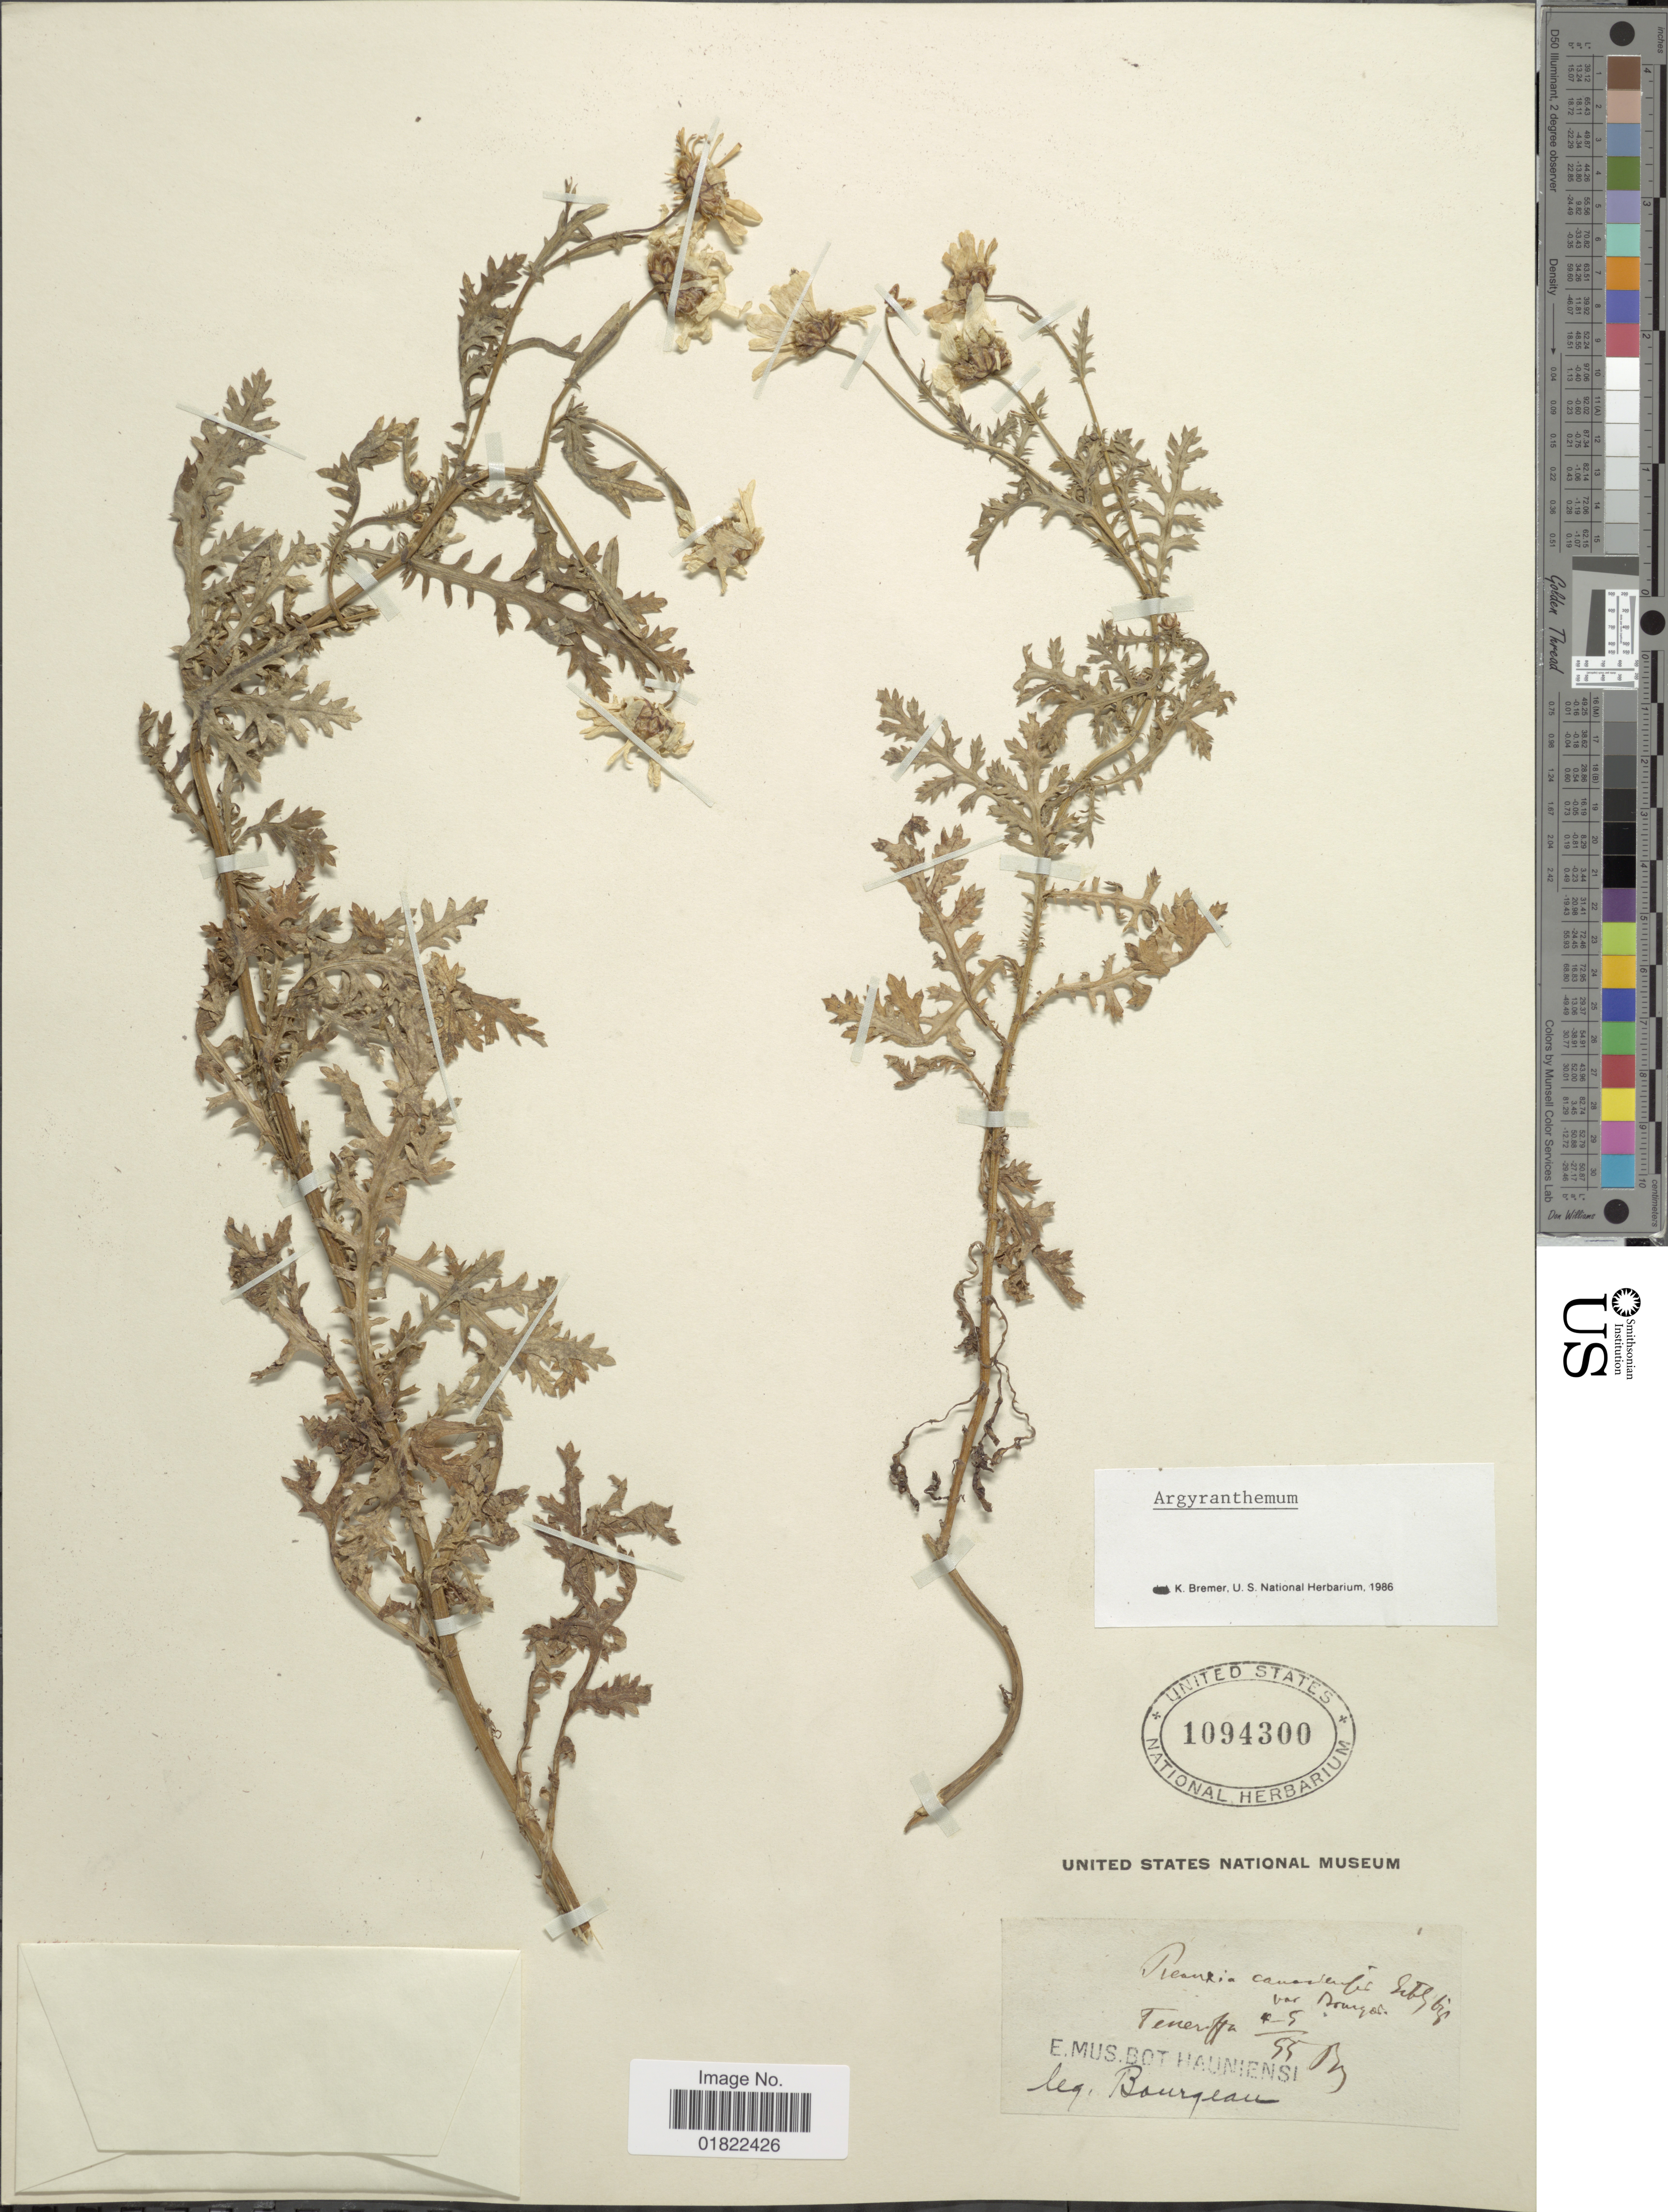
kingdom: Plantae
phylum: Tracheophyta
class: Magnoliopsida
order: Asterales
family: Asteraceae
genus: Argyranthemum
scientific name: Argyranthemum adauctum subsp. dugourii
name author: (Bolle) Humphries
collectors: -. Bourgeau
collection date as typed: Transcribed d/m/y: 4/5/55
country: Spain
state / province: Canarias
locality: Teneriffe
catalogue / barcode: US 1094300